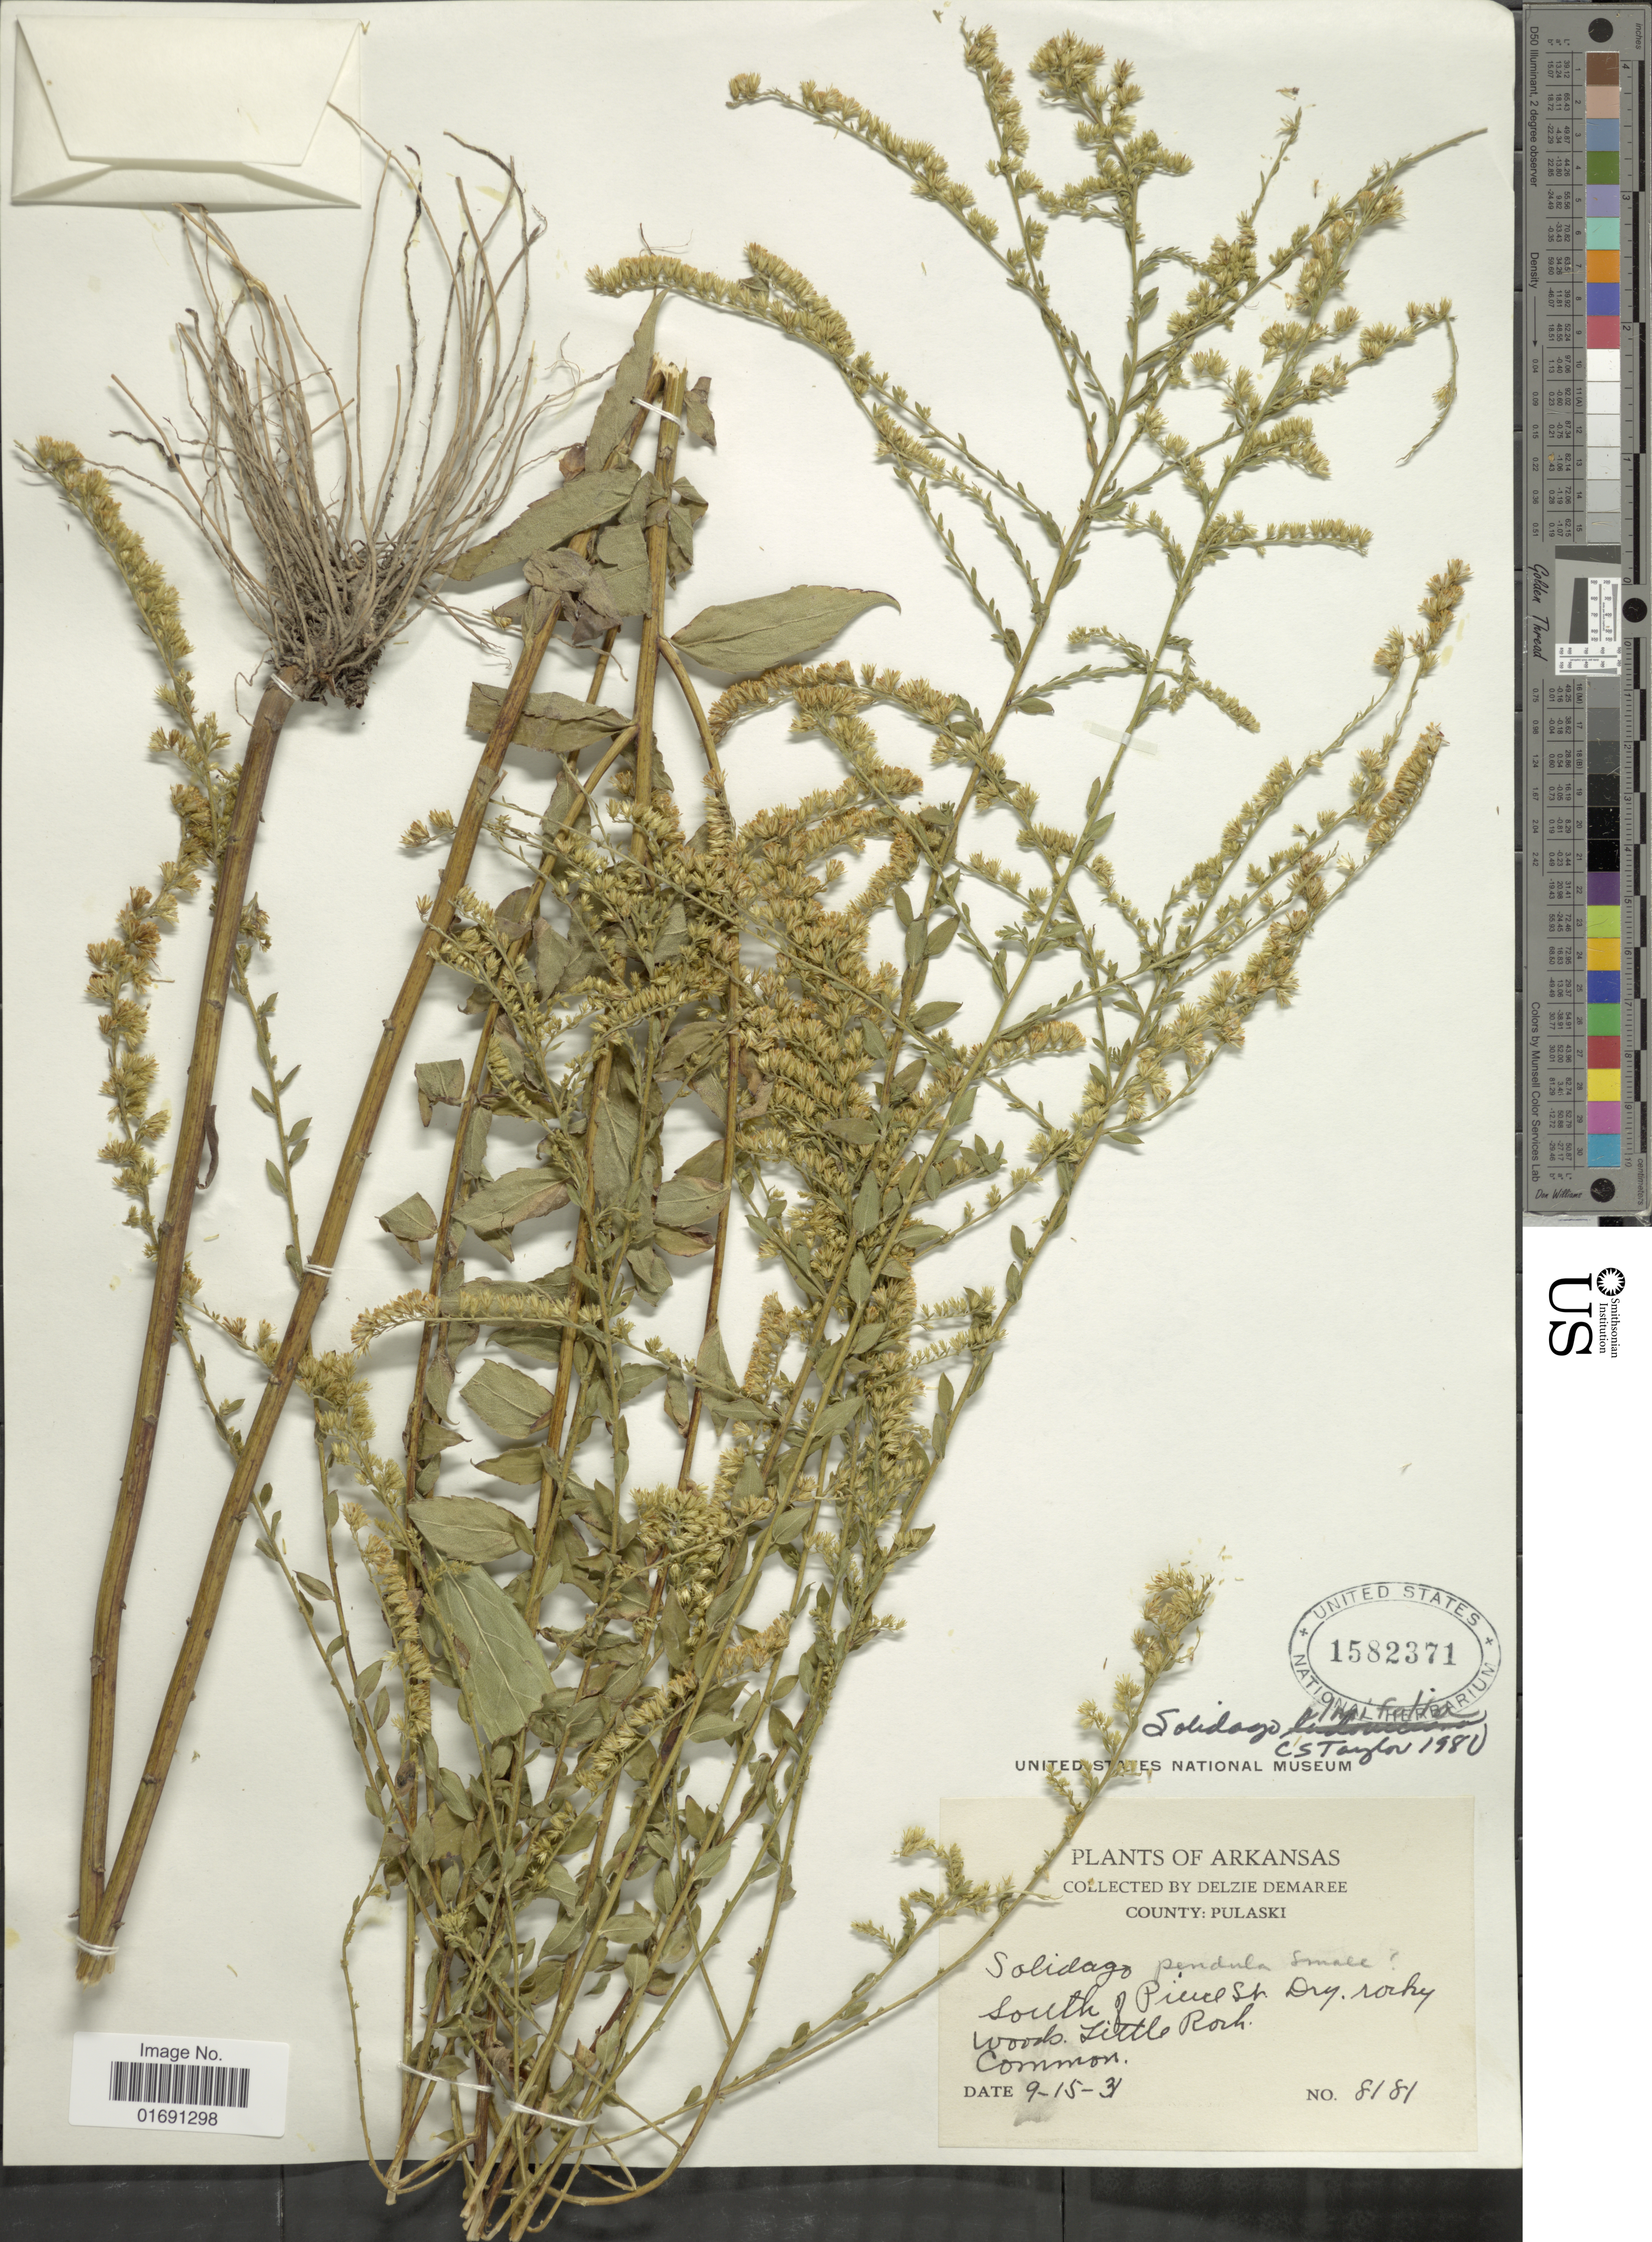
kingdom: Plantae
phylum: Tracheophyta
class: Magnoliopsida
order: Asterales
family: Asteraceae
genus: Solidago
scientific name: Solidago ulmifolia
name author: Muhl. ex Willd.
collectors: D. Demaree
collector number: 8181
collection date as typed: Transcribed d/m/y: 15/9/31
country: United States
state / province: Arkansas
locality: County Pulaski, South of Prince St., Little Rock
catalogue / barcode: US 1582371